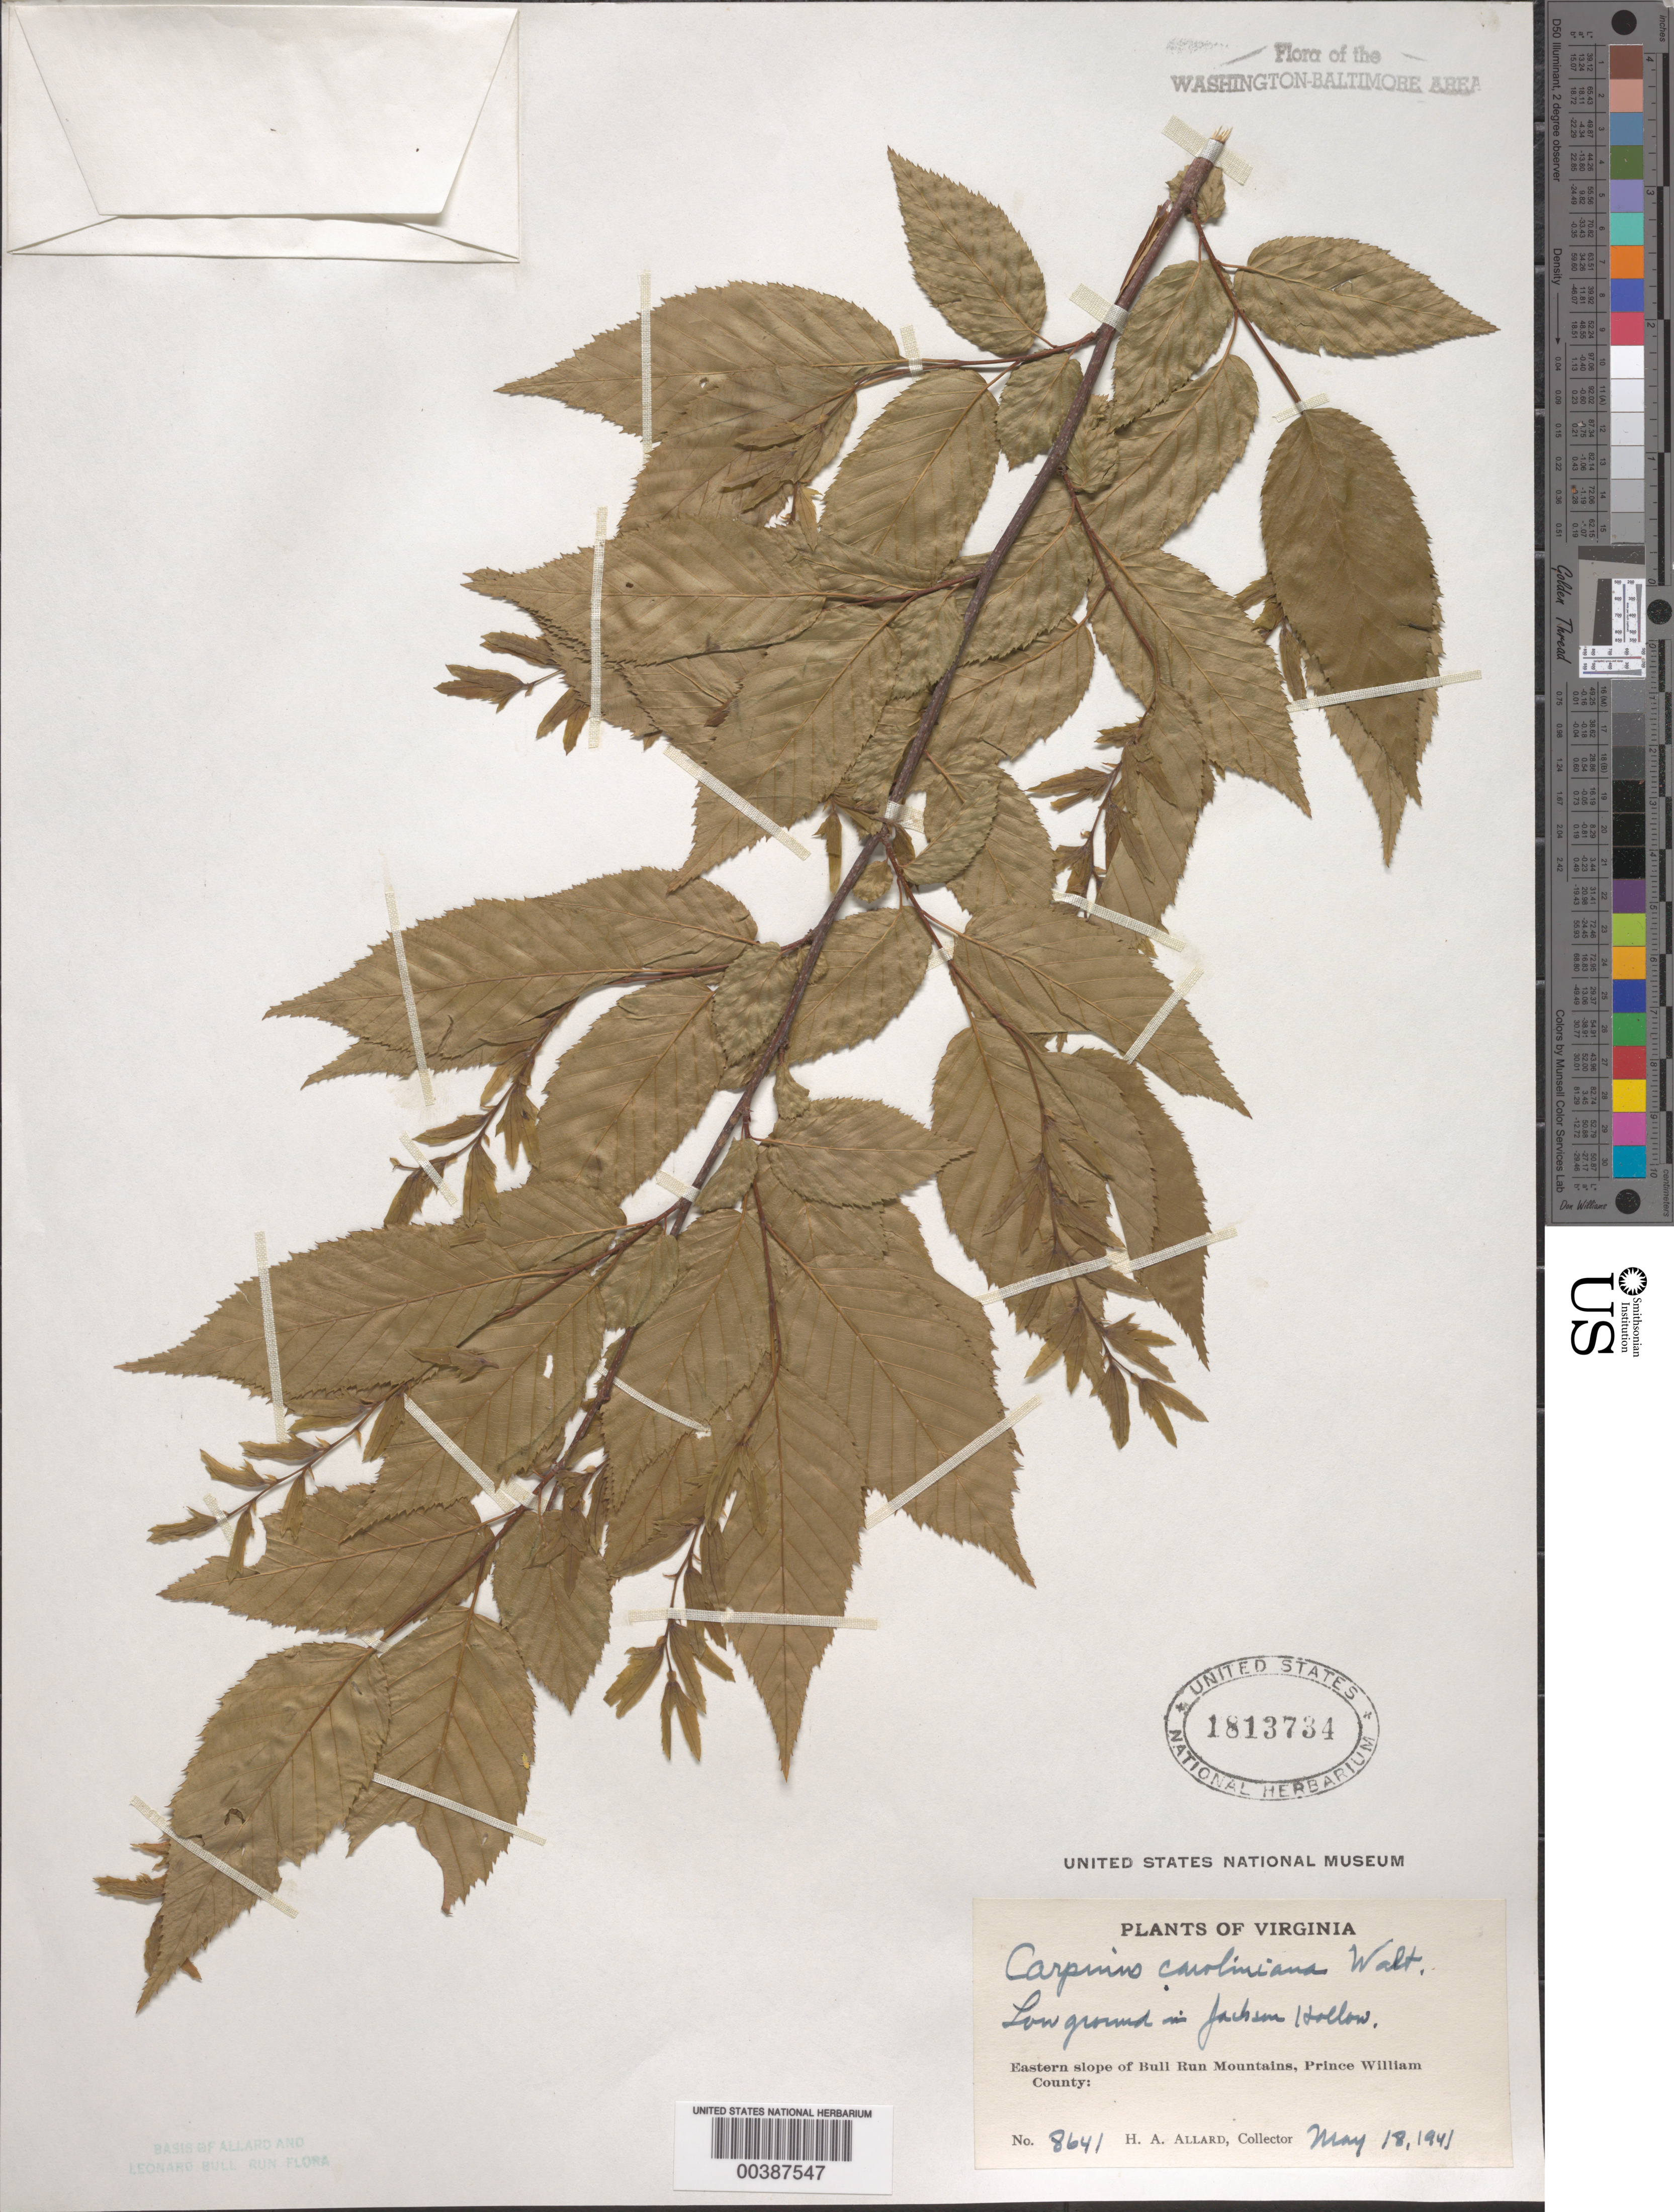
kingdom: Plantae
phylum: Tracheophyta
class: Magnoliopsida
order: Fagales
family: Betulaceae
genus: Carpinus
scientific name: Carpinus caroliniana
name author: Walter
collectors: H. A. Allard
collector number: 8641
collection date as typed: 18 May 1941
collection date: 1941-05-18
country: United States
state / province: Virginia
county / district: Prince William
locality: Jackson Hollow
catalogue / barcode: US 1813734